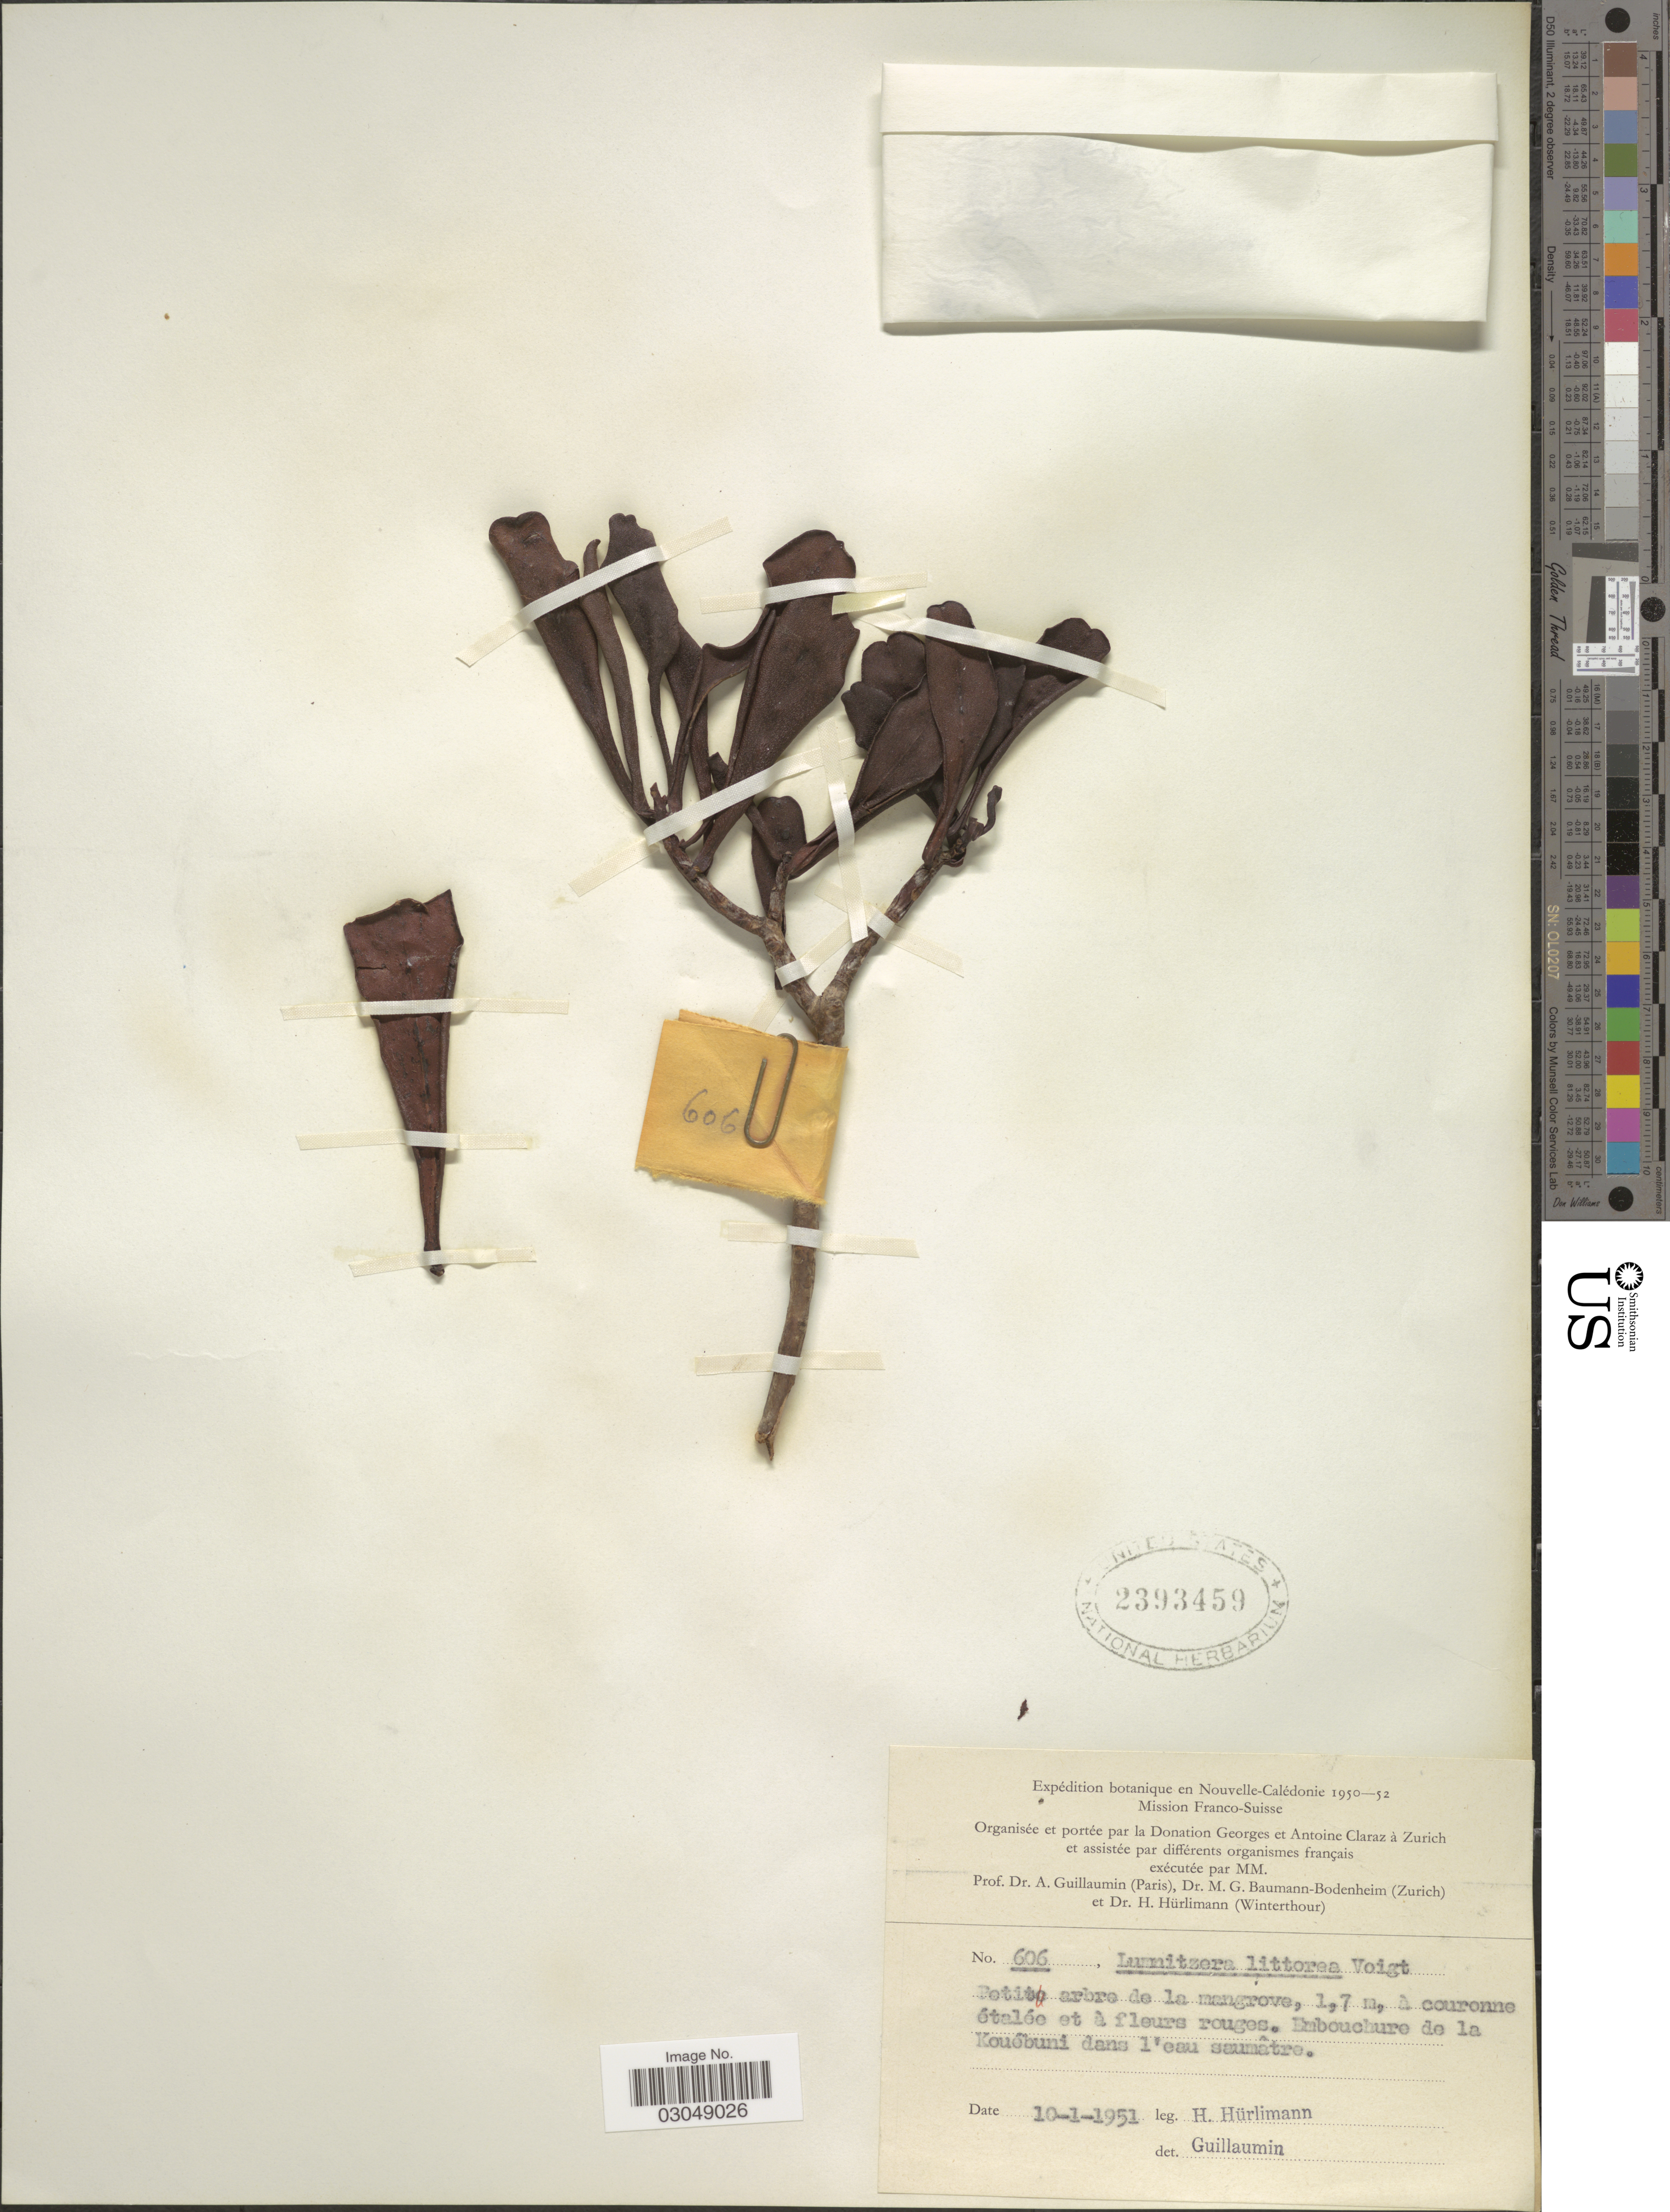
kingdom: Plantae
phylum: Tracheophyta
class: Magnoliopsida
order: Myrtales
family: Combretaceae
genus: Lumnitzera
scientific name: Lumnitzera littorea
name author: (Jack) Voight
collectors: H. Hürlimann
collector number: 606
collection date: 1951-01-10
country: New Caledonia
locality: Embouchure de la Kouêbuni dans l'eau saumâtre.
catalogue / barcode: US 2393459